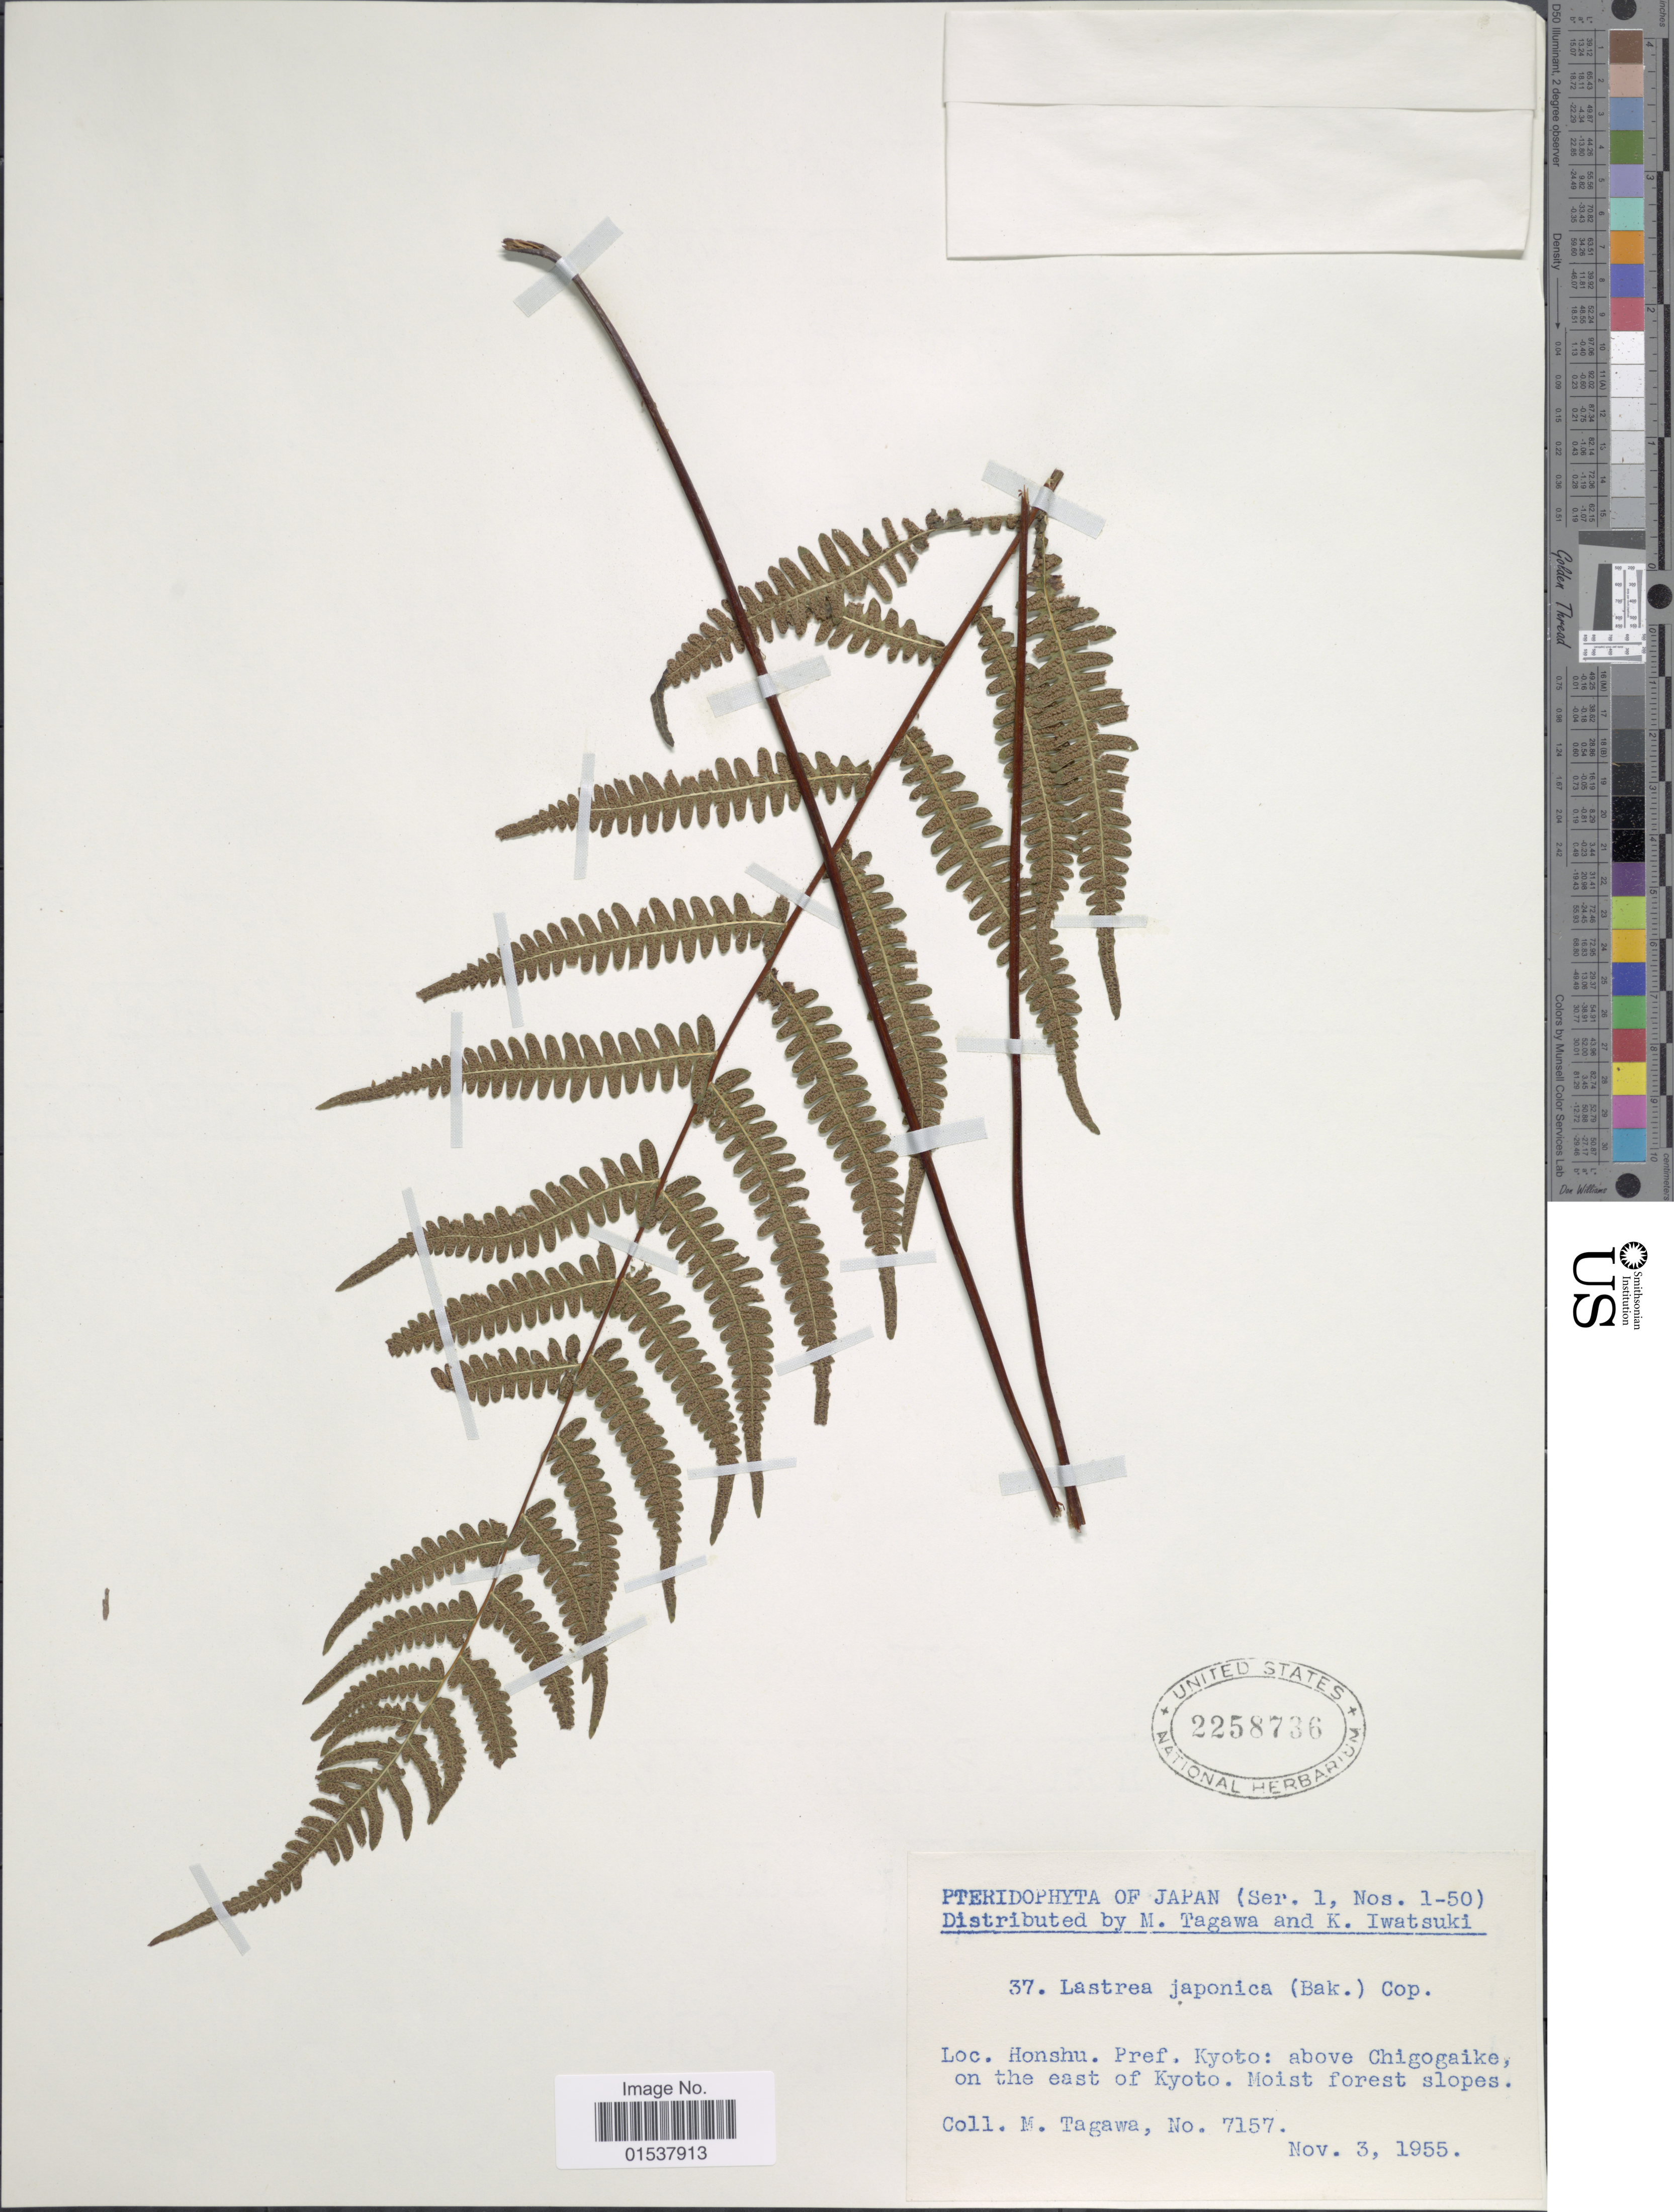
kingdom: Plantae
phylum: Tracheophyta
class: Polypodiopsida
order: Polypodiales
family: Thelypteridaceae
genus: Parathelypteris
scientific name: Parathelypteris japonica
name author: (Baker) Ching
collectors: M. Tagawa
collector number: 7157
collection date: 1955-11-03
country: Japan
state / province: Kyoto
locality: Honshu. Pref. Kyoto: above Chgogaike, on the east of Kyoto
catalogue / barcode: US 2258736